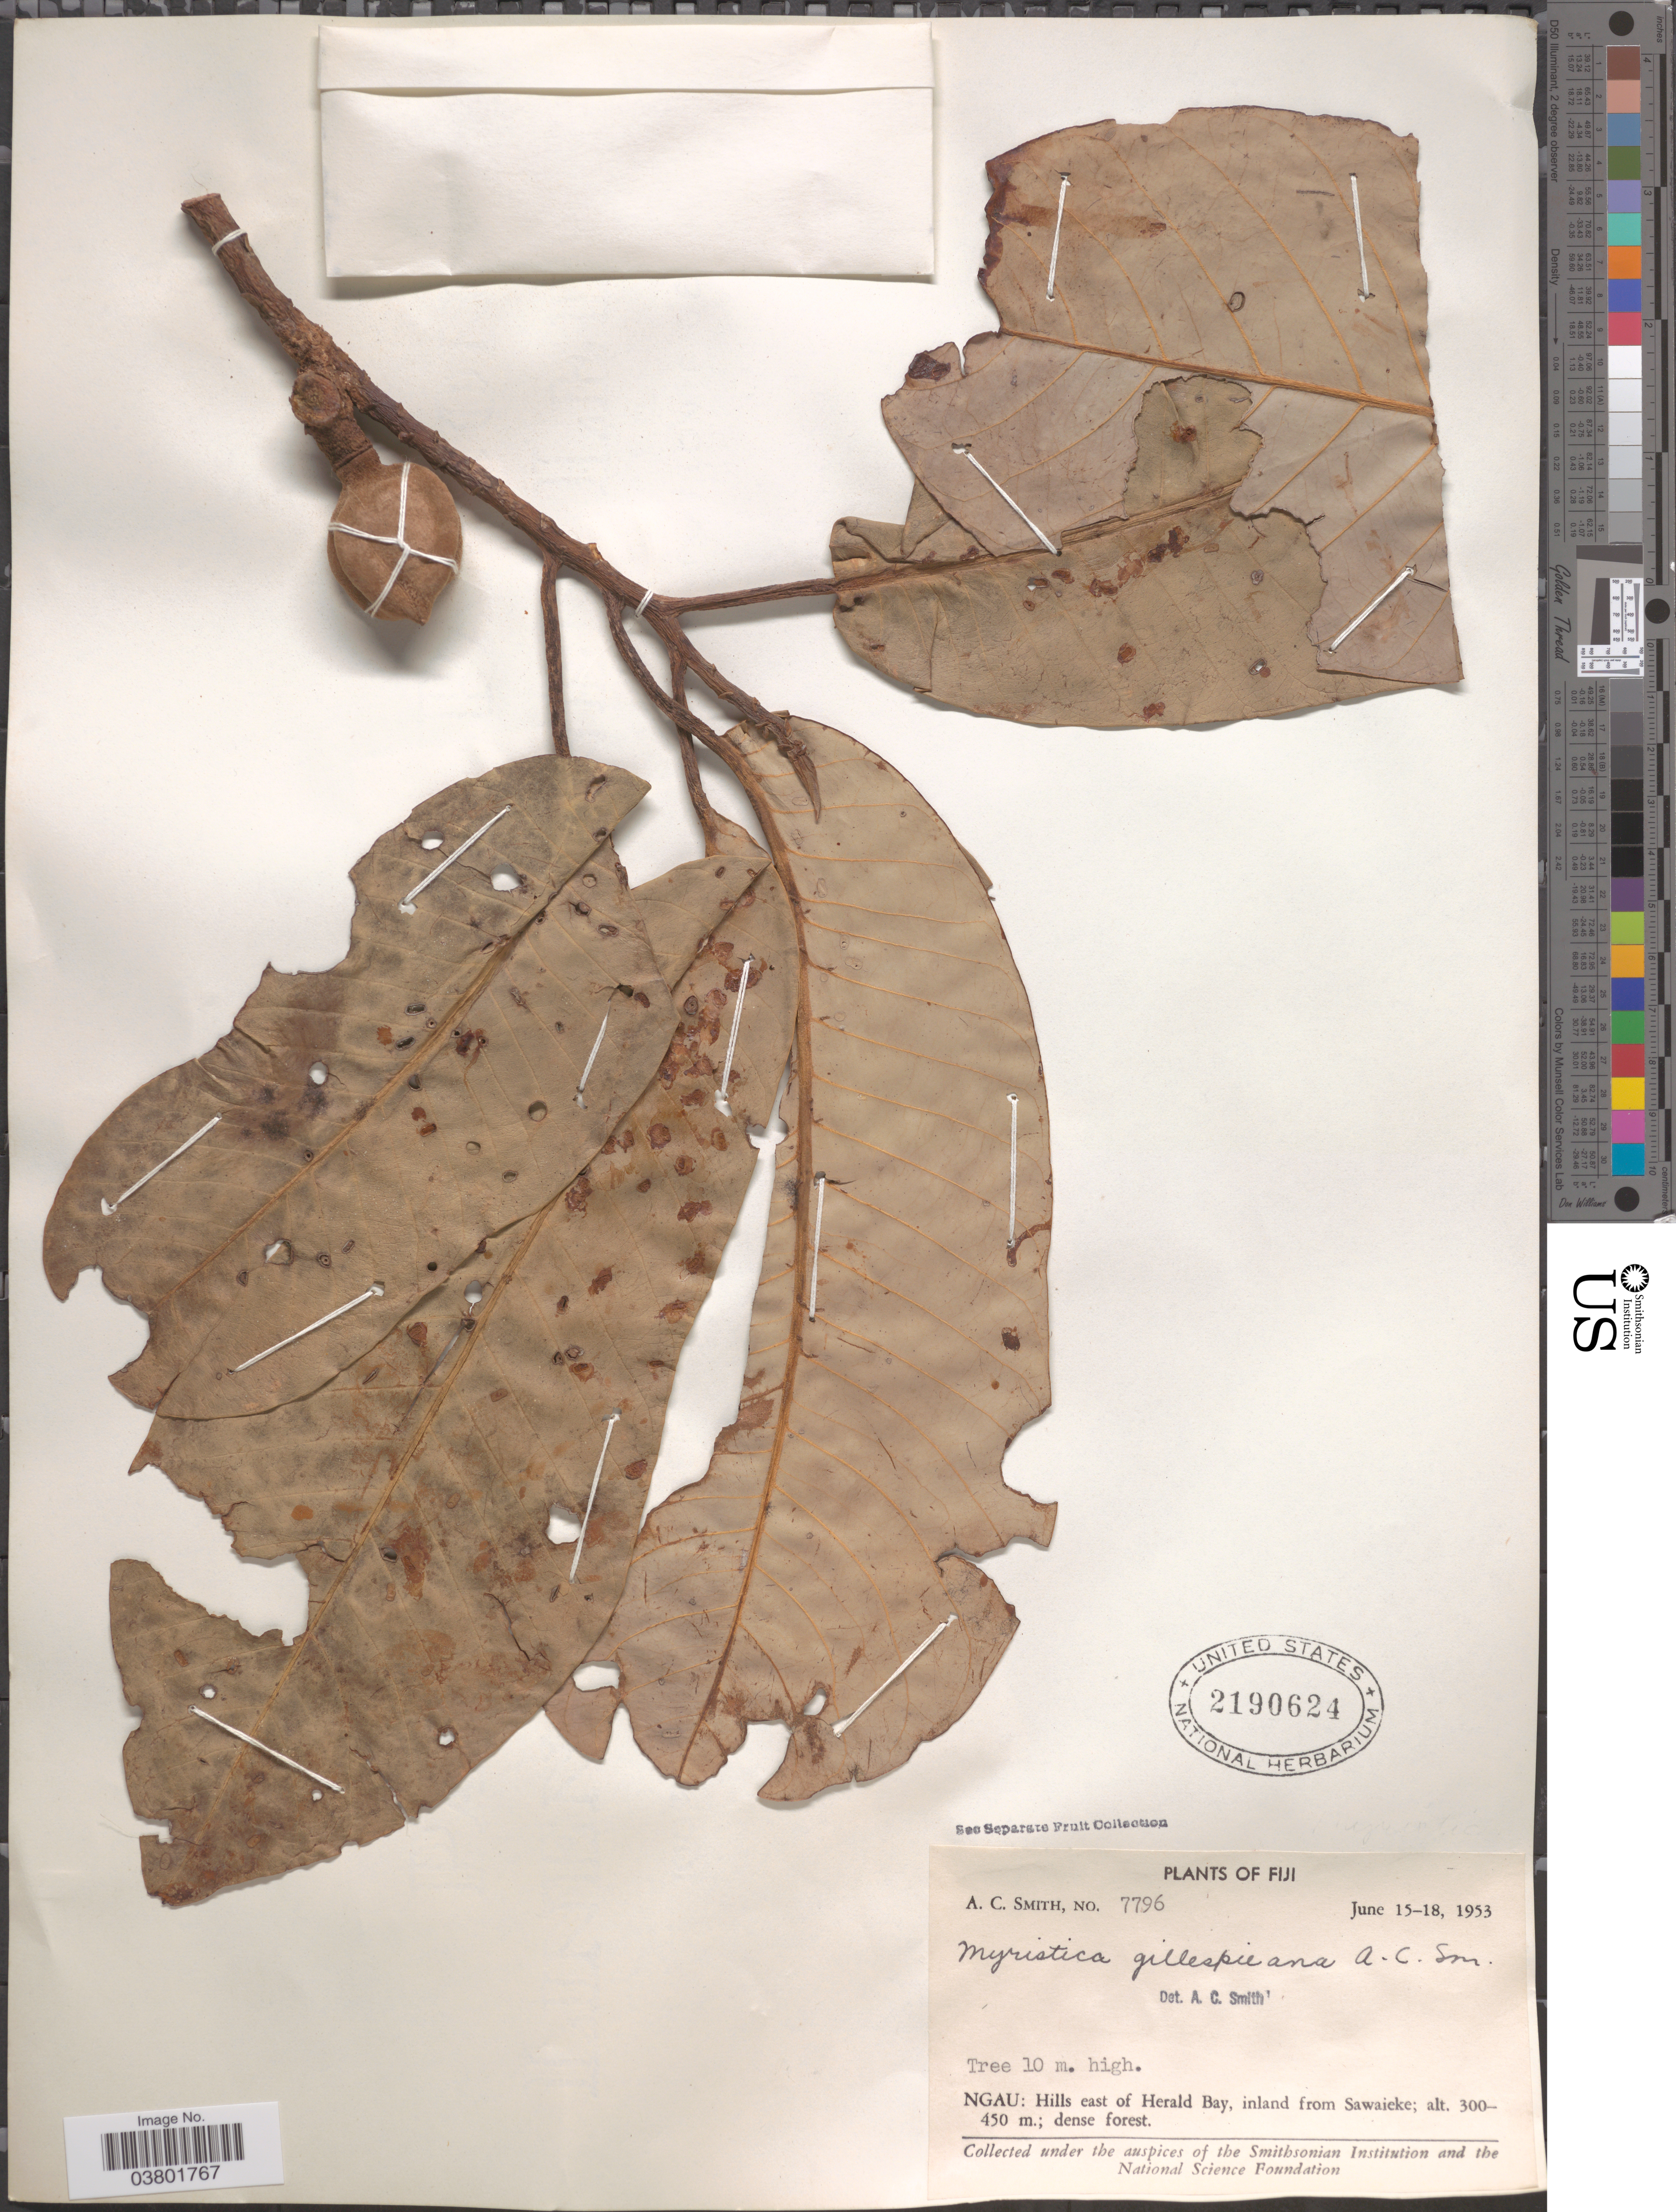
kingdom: Plantae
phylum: Tracheophyta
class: Magnoliopsida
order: Magnoliales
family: Myristicaceae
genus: Myristica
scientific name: Myristica gillespieana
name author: A.C. Sm.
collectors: A. C. Smith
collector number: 7796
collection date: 1953-06-15/1953-06-18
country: Fiji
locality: Ngau: Hills east of Herald Bay, inland from Sawaieke.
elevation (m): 300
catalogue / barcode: US 2190624